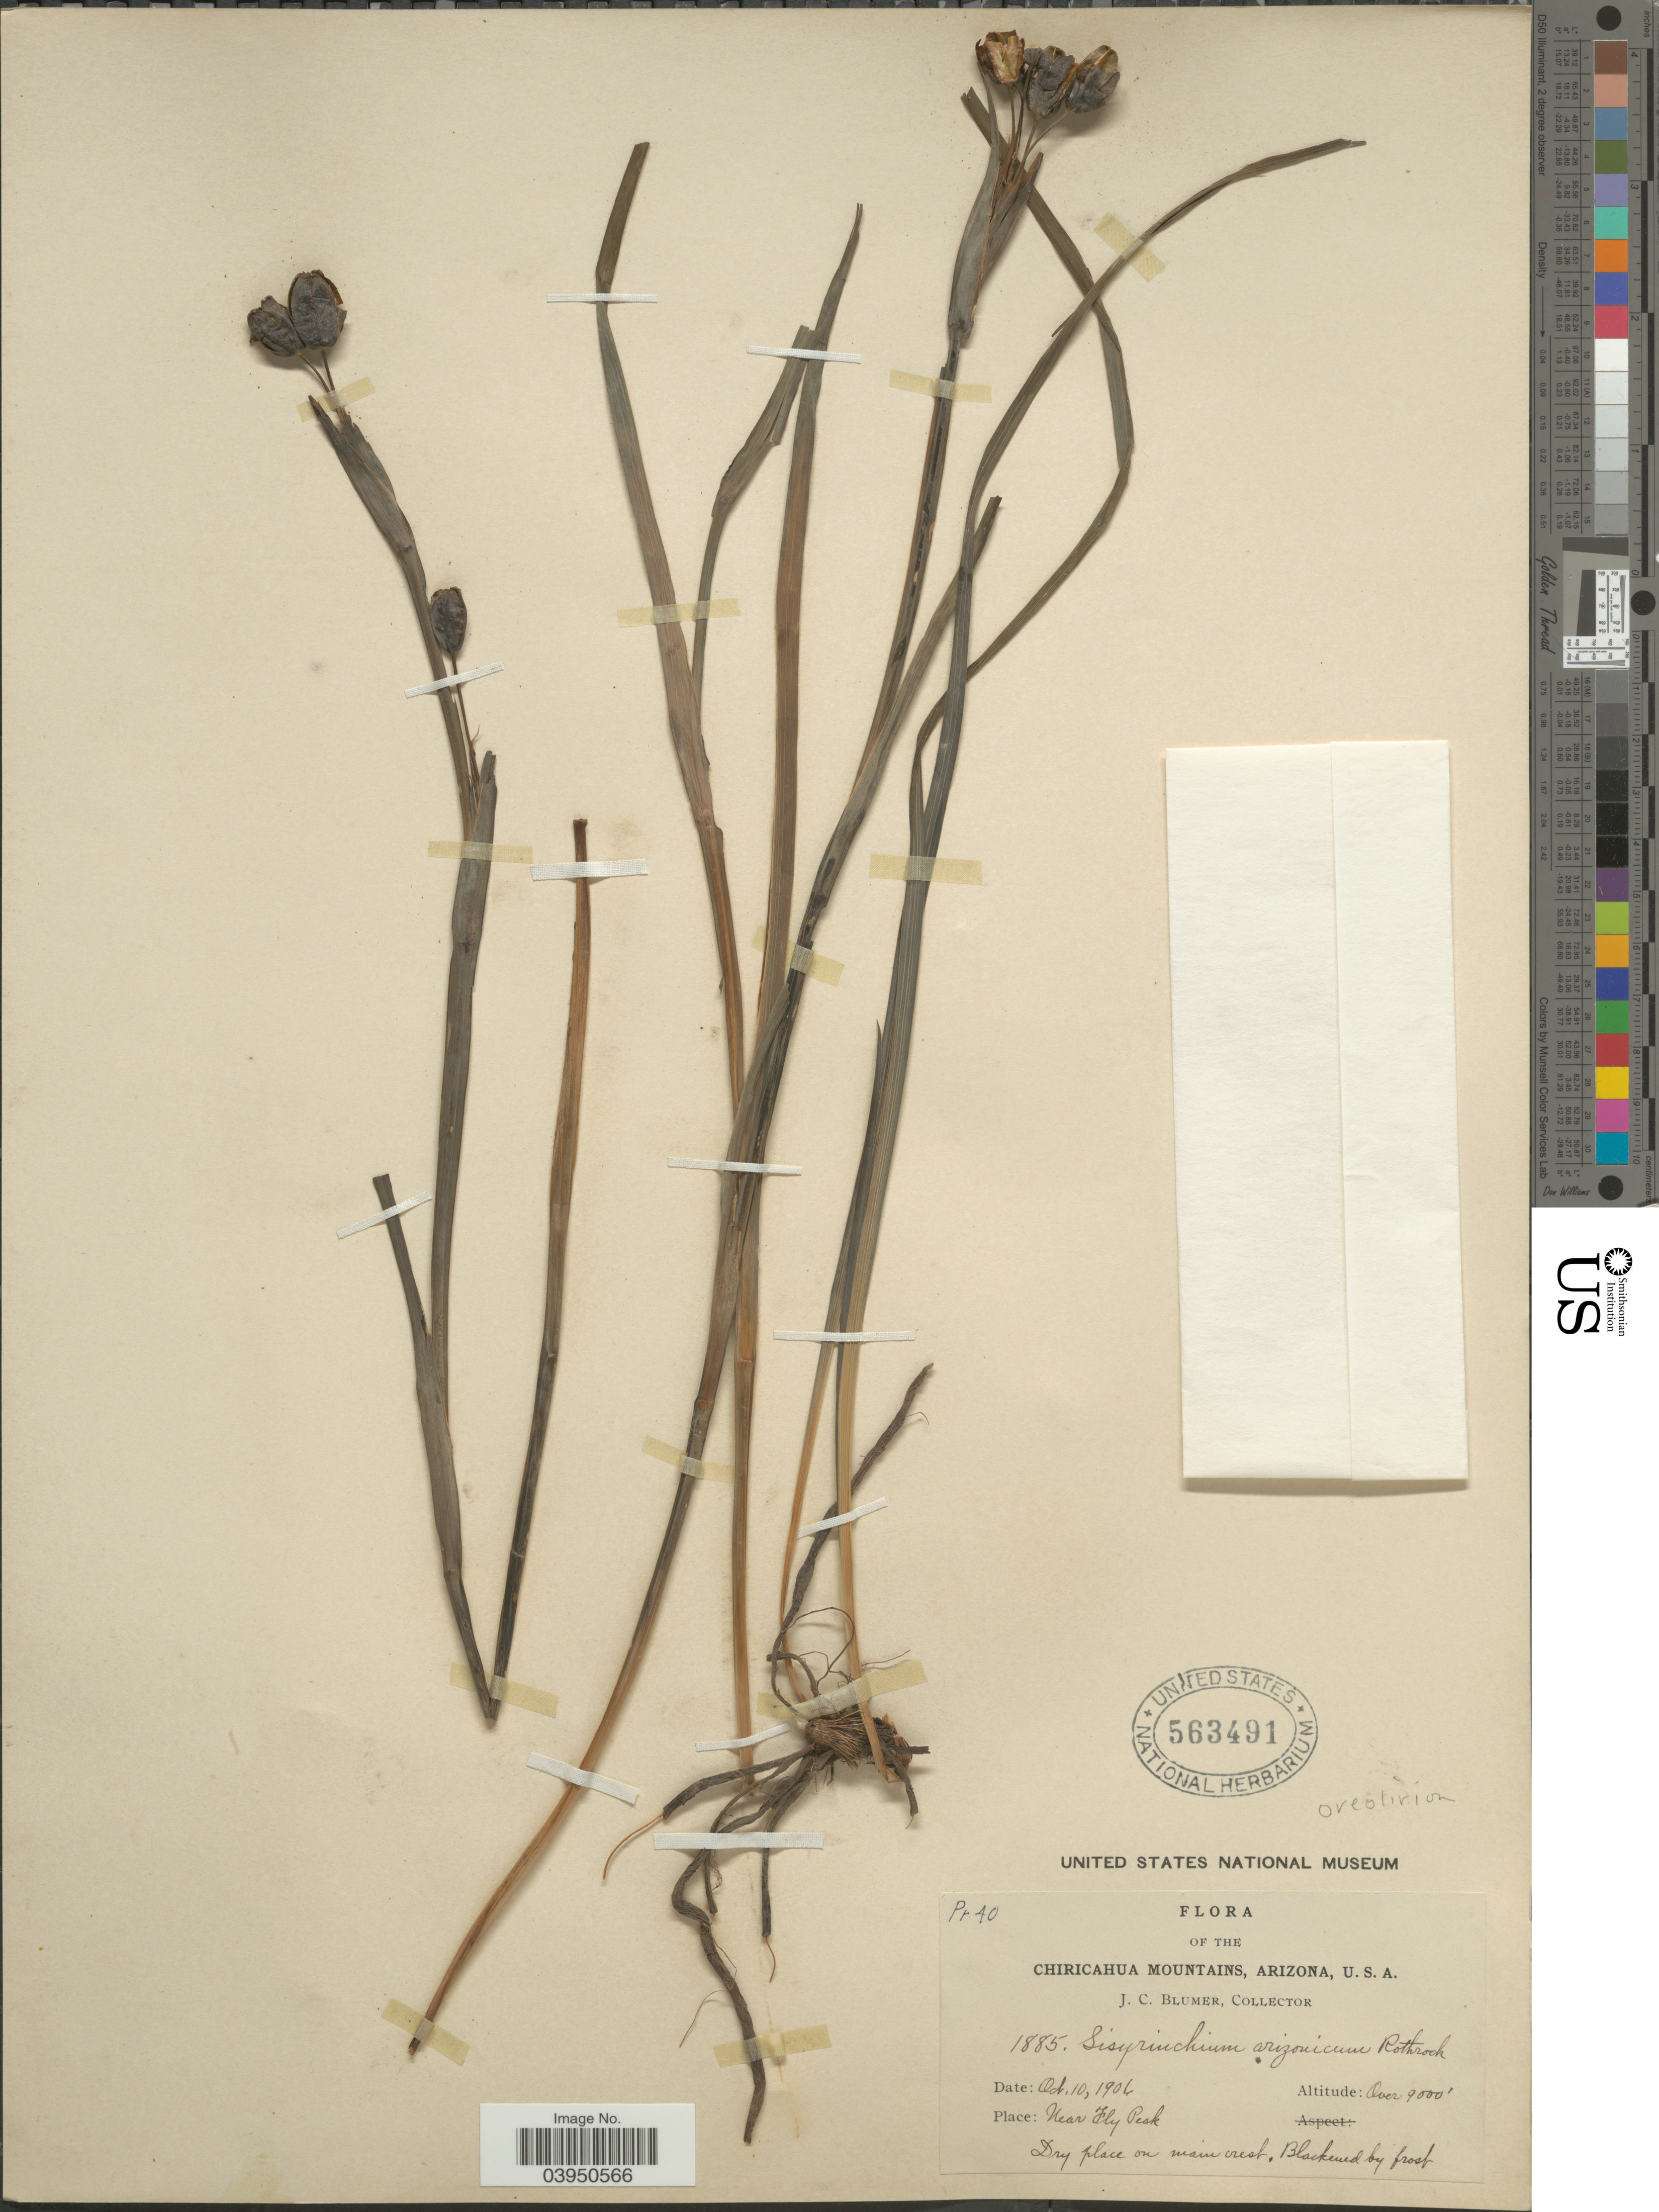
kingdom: Plantae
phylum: Tracheophyta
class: Liliopsida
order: Asparagales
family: Iridaceae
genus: Sisyrinchium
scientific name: Sisyrinchium arizonicum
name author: Rothr.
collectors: J. C. Blumer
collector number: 1885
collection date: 1906-10-10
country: United States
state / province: Arizona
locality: Chiricahua Mountains. Near Fly Peak.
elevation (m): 2743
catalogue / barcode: US 563491